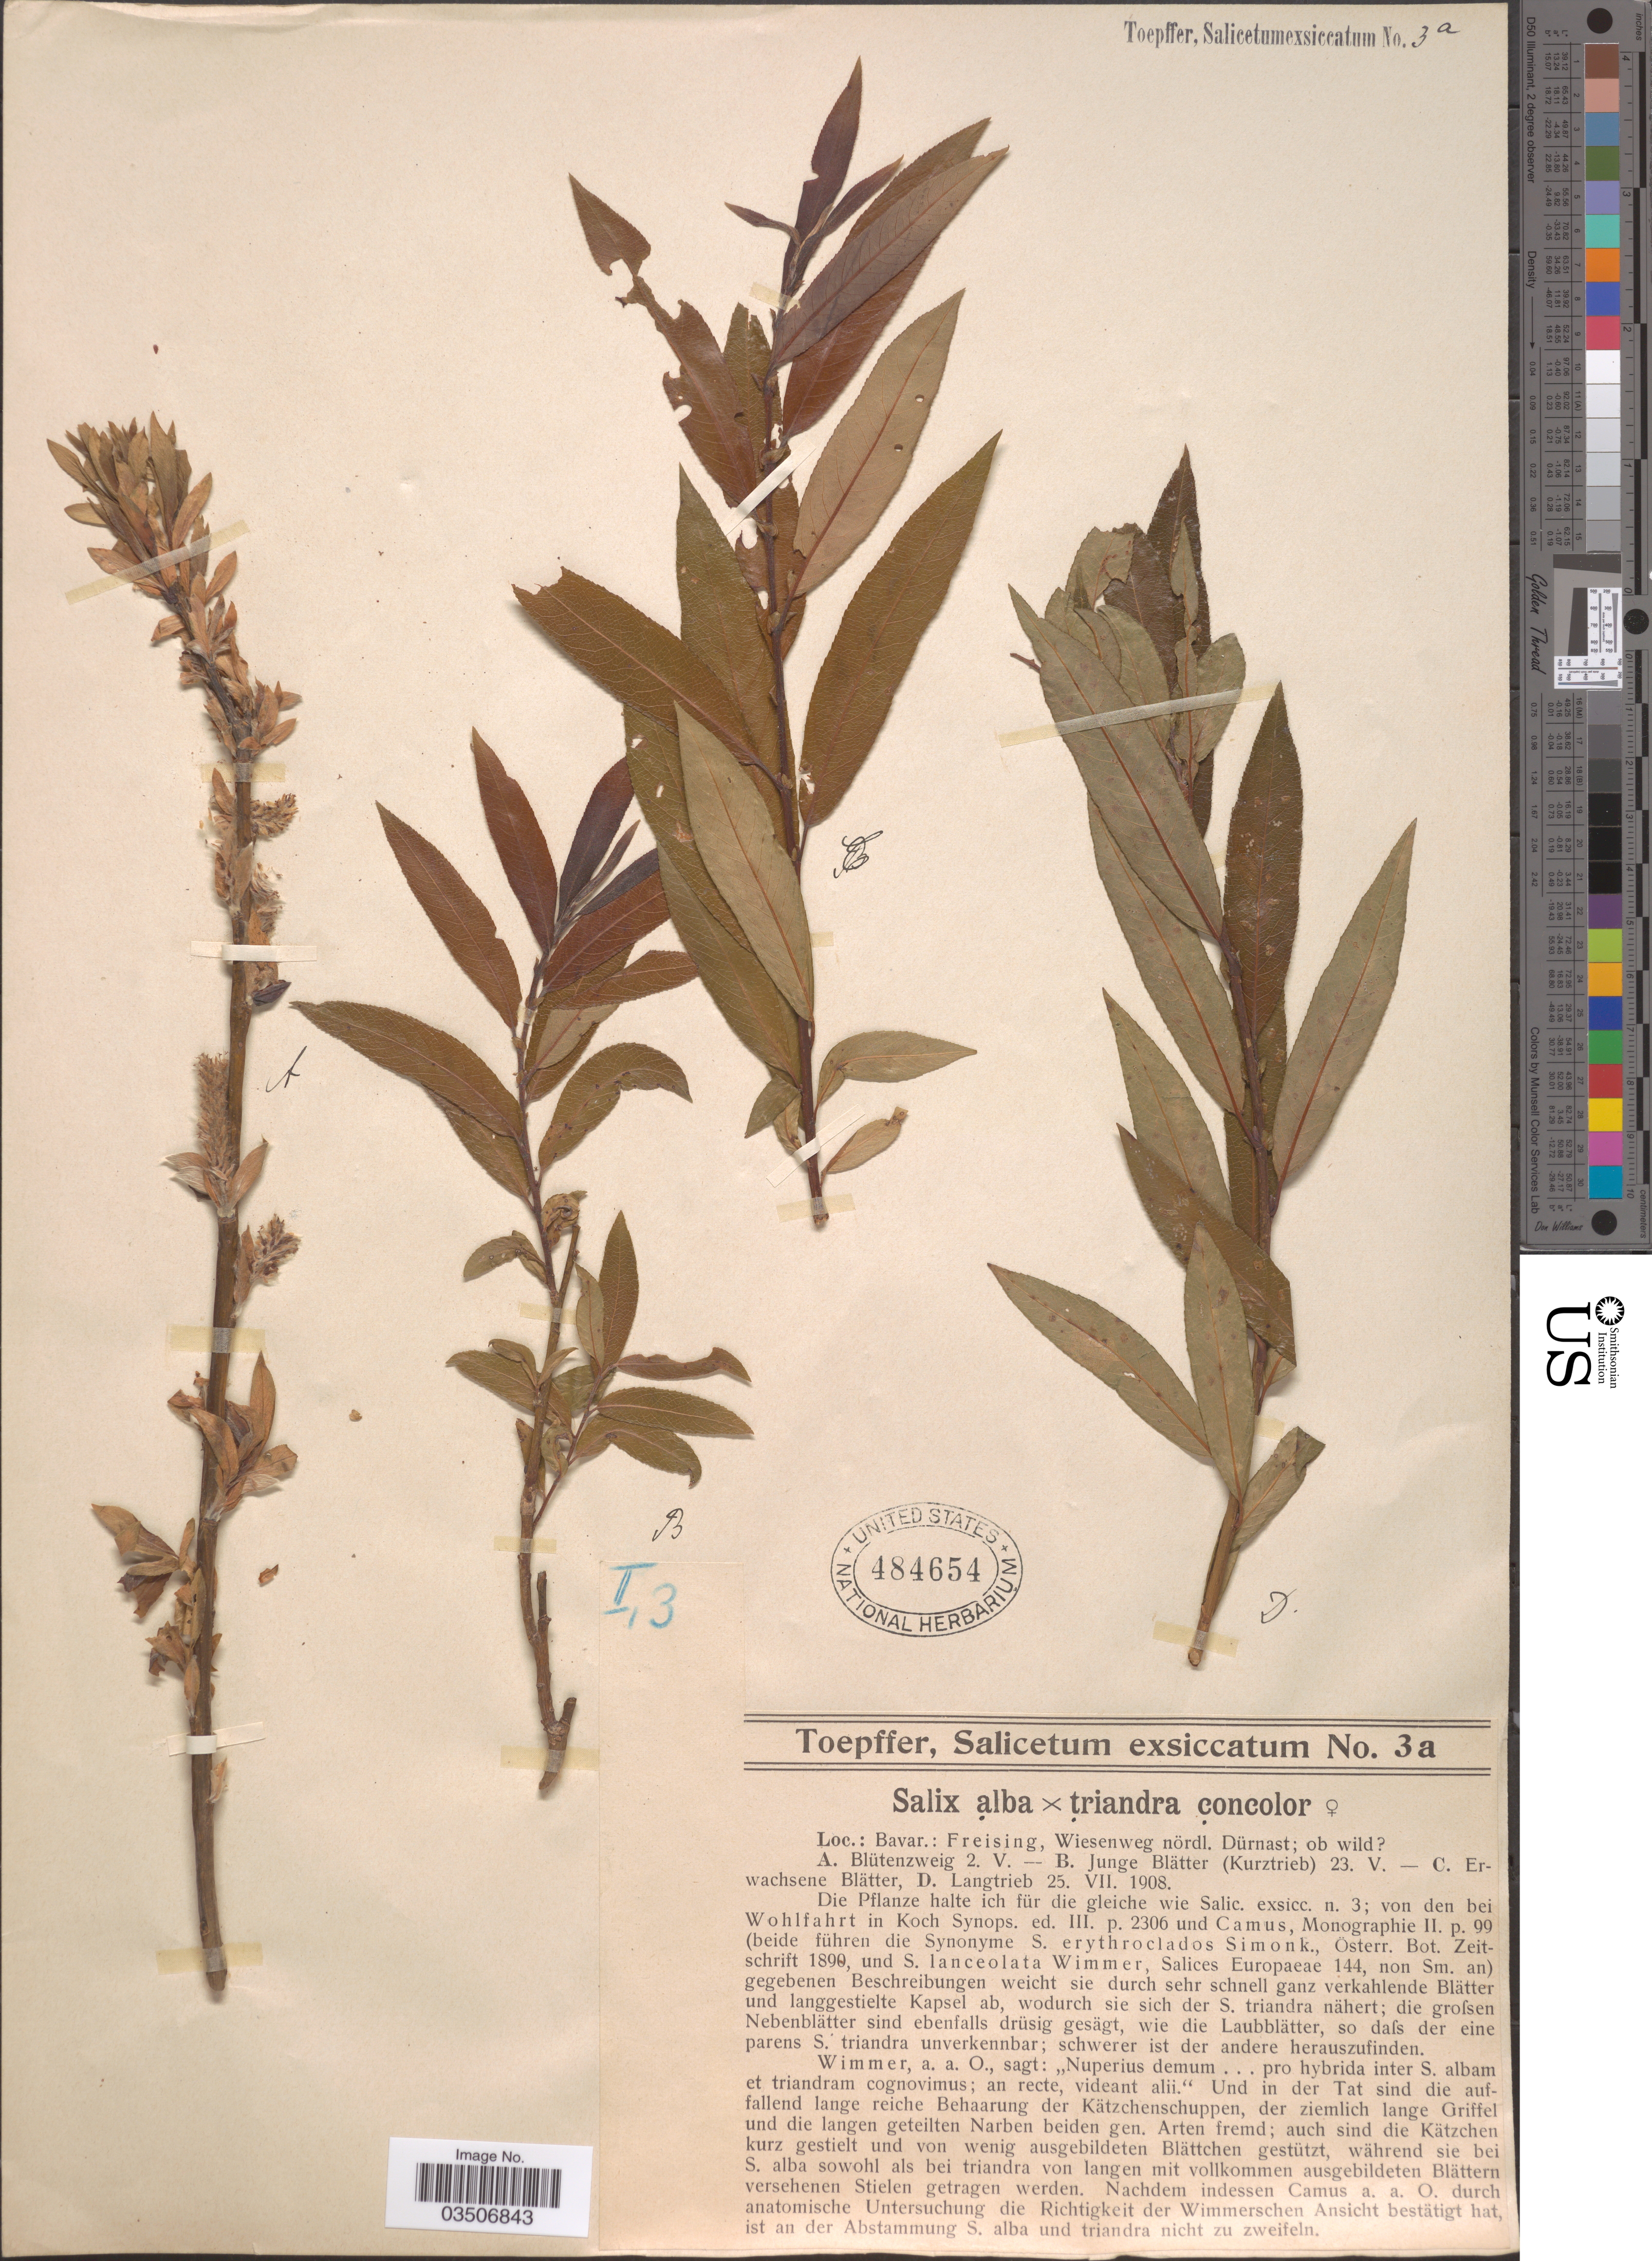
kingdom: Plantae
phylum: Tracheophyta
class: Magnoliopsida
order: Malpighiales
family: Salicaceae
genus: Salix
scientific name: Salix alba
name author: L.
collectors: A. Toepffer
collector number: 3a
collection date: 1908-05-02/1908-07-25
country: Germany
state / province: Bayern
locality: Bavar.: Freising, Wiesenweg nördl. Dürnast; ob wild [unsure placement]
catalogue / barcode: US 484654